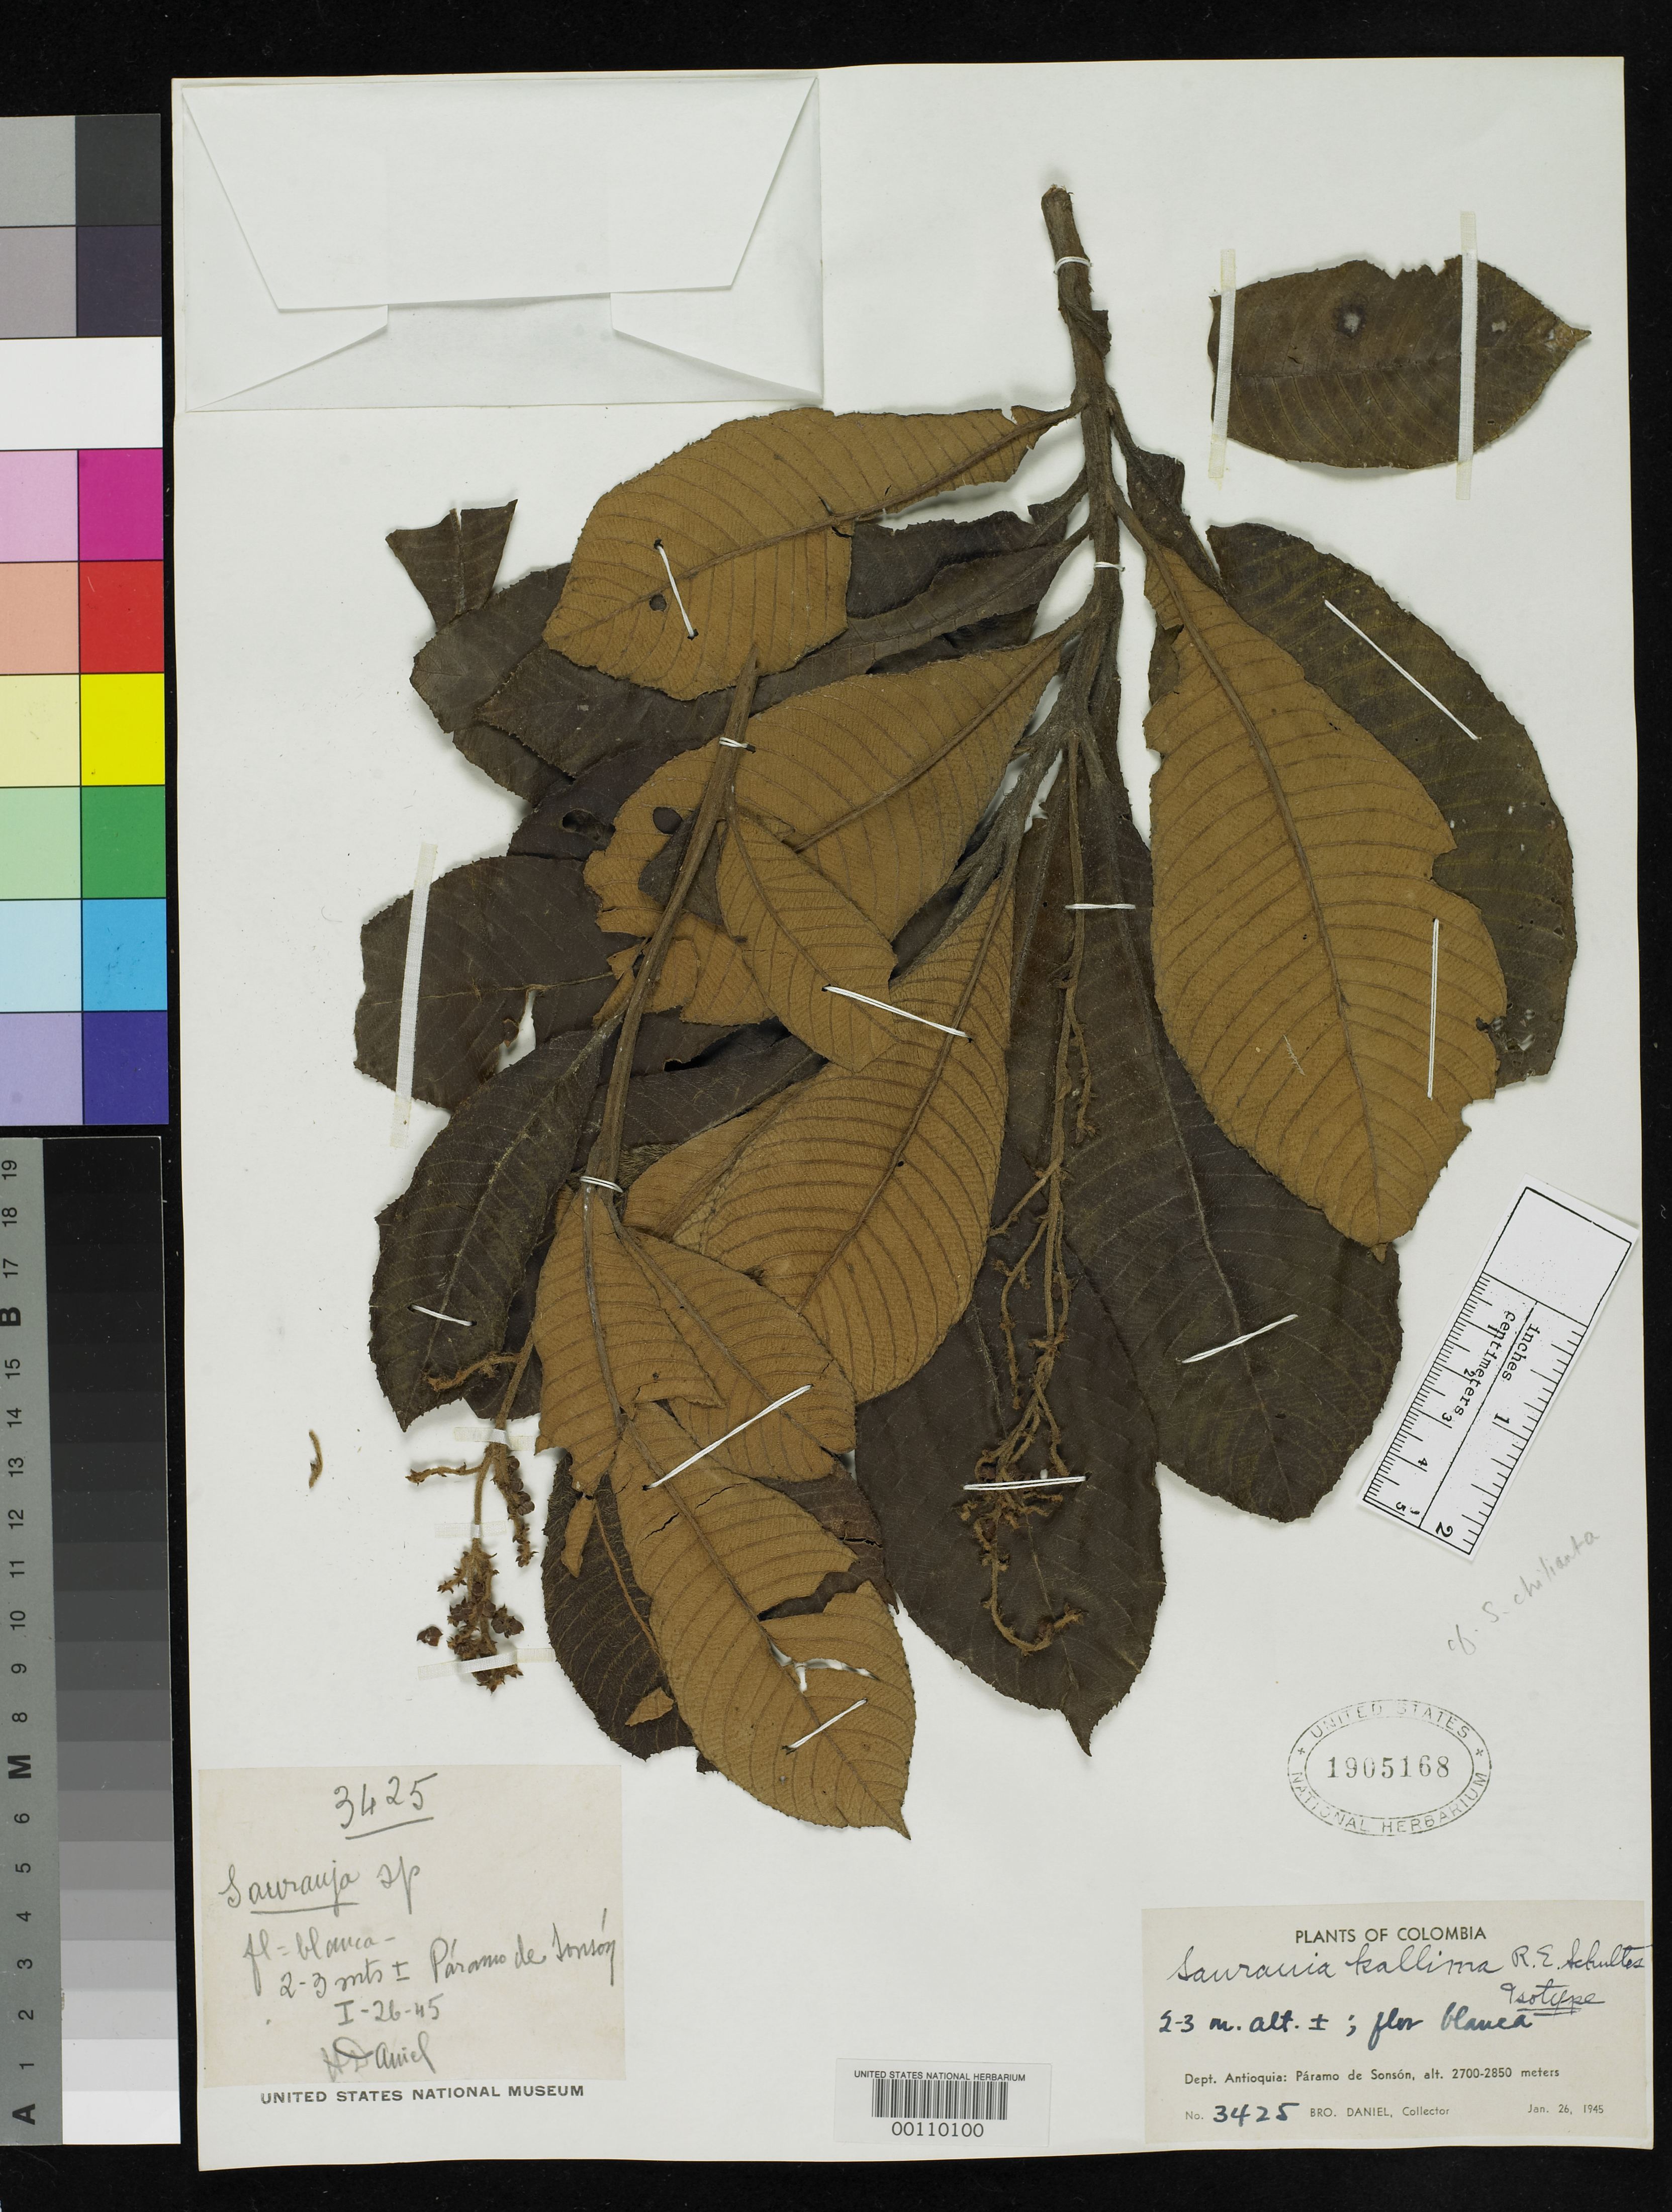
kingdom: Plantae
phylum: Tracheophyta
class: Magnoliopsida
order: Ericales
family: Actinidiaceae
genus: Saurauia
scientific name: Saurauia kallima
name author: R.E. Schult.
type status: Isotype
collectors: Bro. Daniel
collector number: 3425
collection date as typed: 26 Jan 1945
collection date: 1945-01-26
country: Colombia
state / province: Antioquia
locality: Paramo de Sonson.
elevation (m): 2700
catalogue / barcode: US 1905168